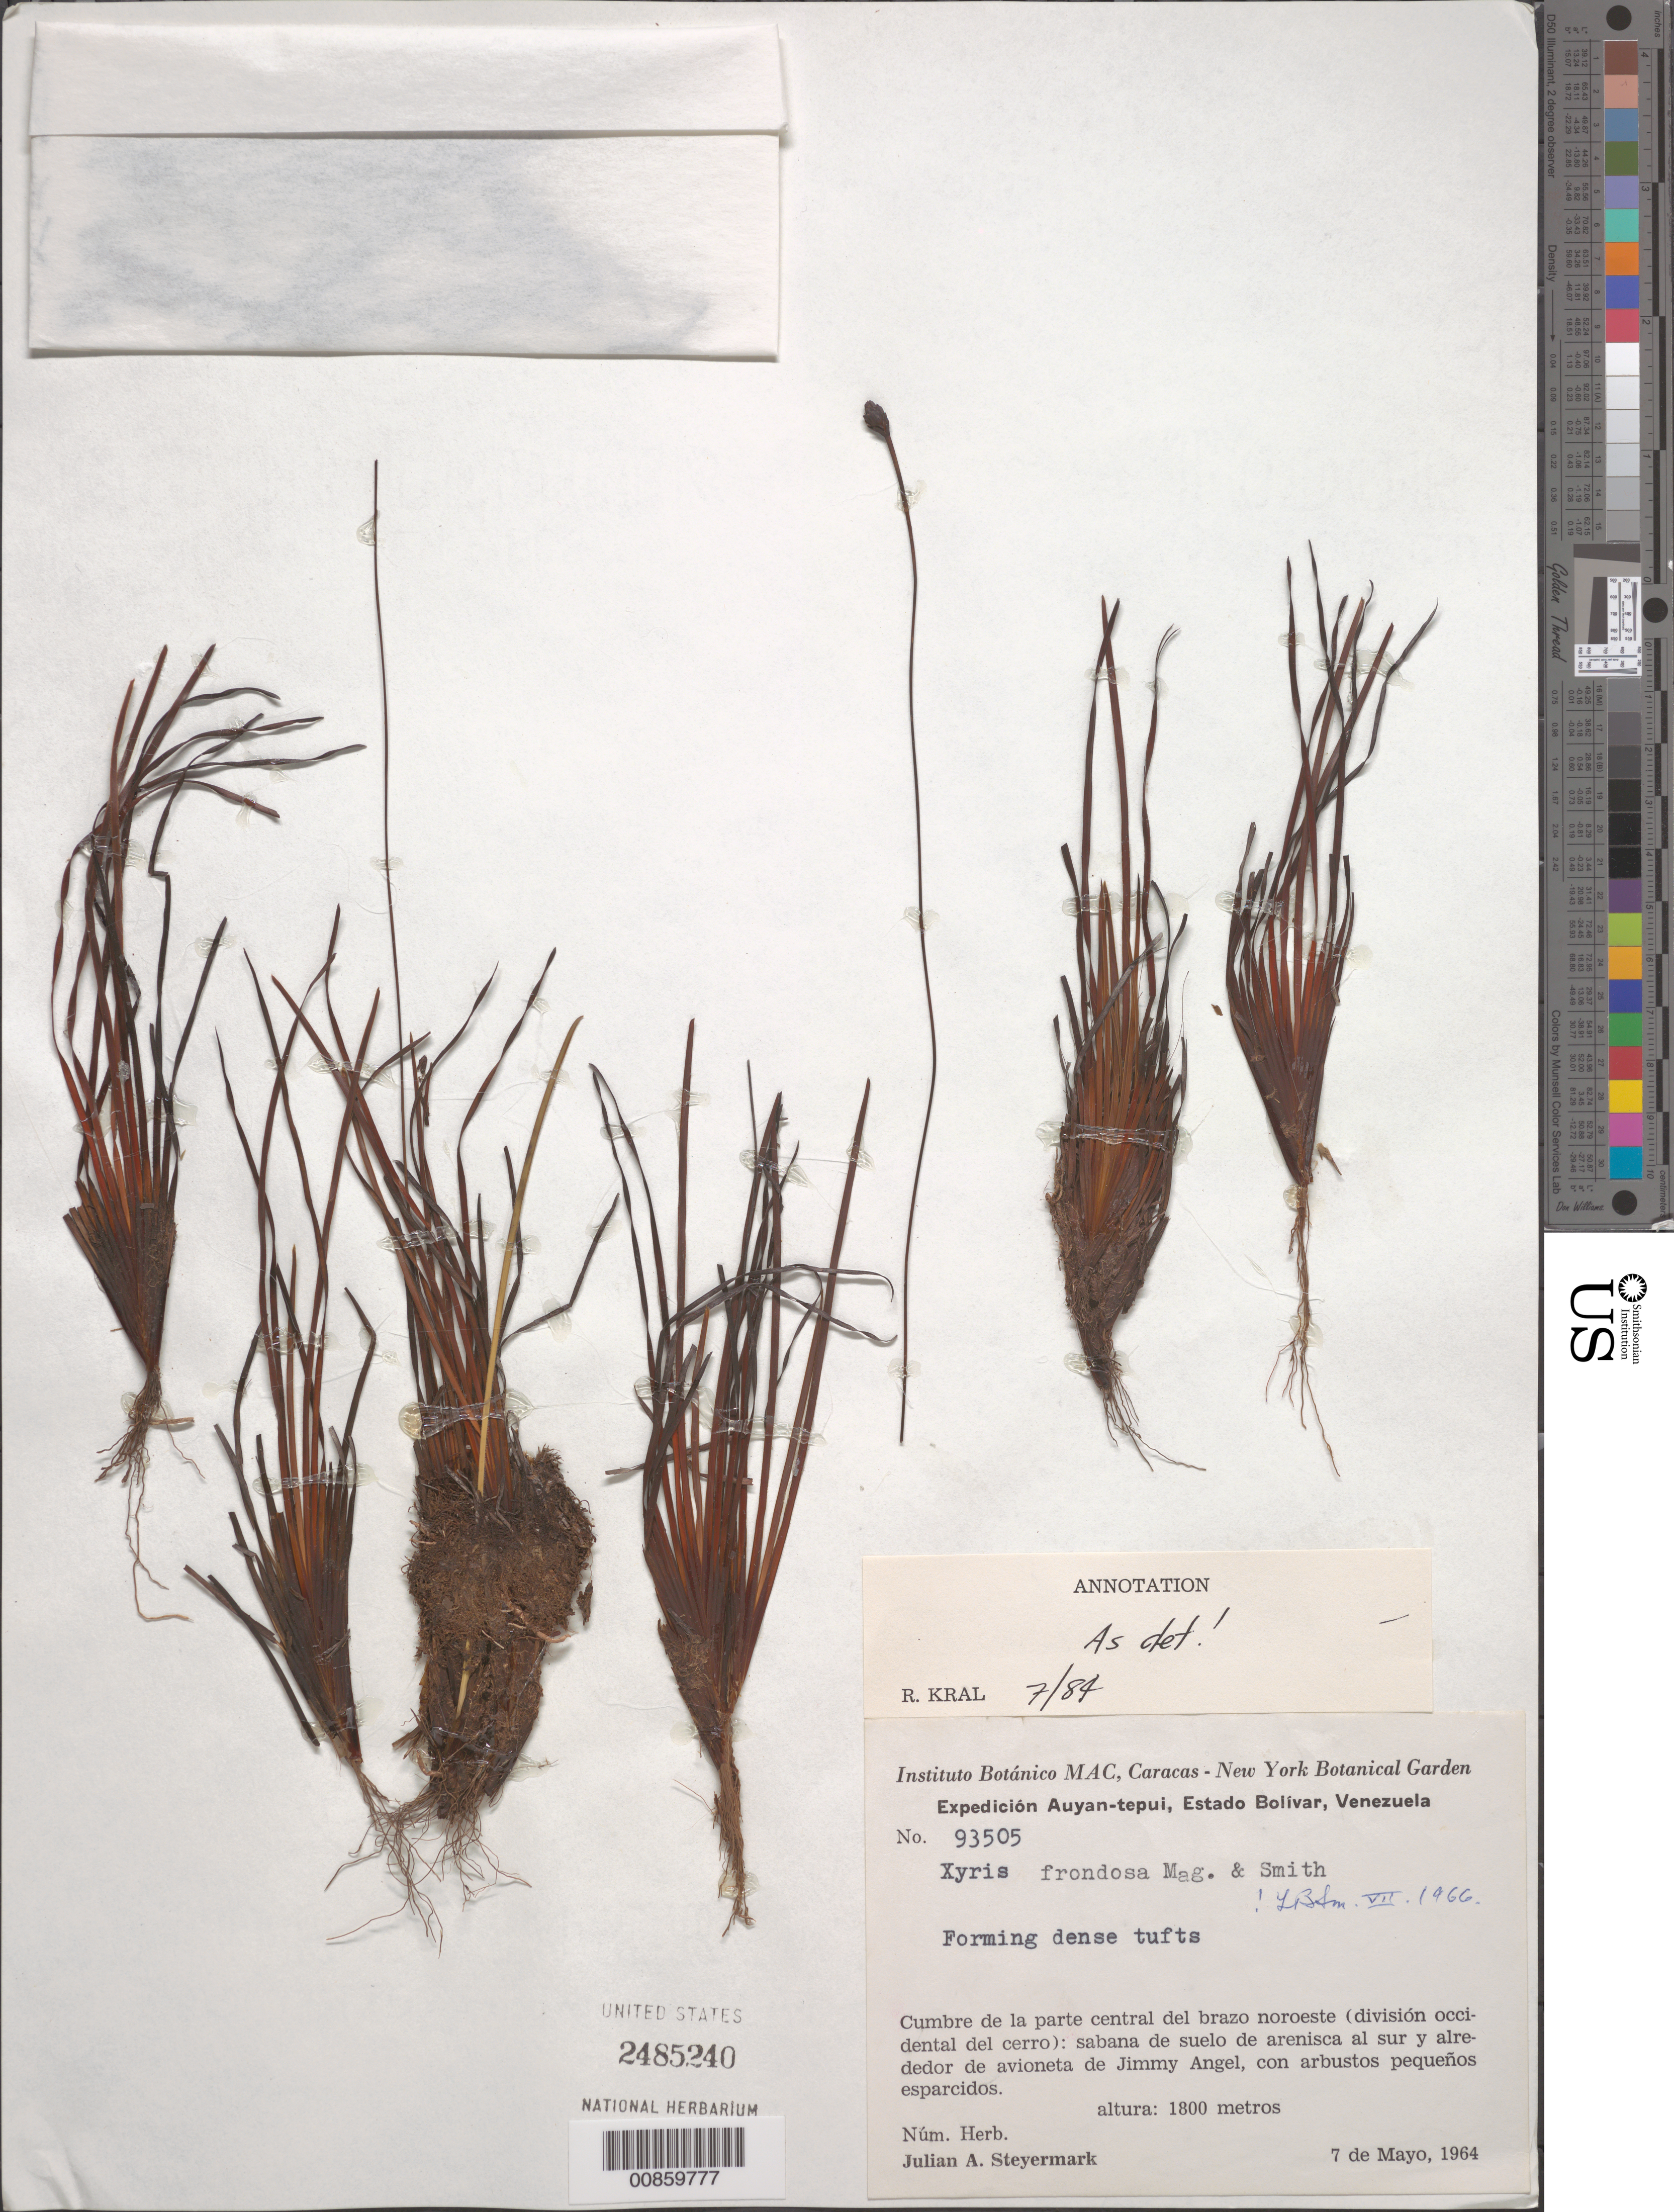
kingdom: Plantae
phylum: Tracheophyta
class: Liliopsida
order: Poales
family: Xyridaceae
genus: Xyris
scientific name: Xyris frondosa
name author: Maguire & L.B. Sm.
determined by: Kral, Robert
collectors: J. Steyermark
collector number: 93505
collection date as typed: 7-May-64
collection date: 1964-05-07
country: Venezuela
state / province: Bolívar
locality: Auyan-tepuí, cumbre de la parte central del brazo noroeste (div. occidental del cerro), al sur y alrededor de avioneta de Jimmy Angel.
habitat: Sabana de suelo de arenisca con arbustos pequeñs esparcidos.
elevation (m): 1800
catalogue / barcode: US 2485240